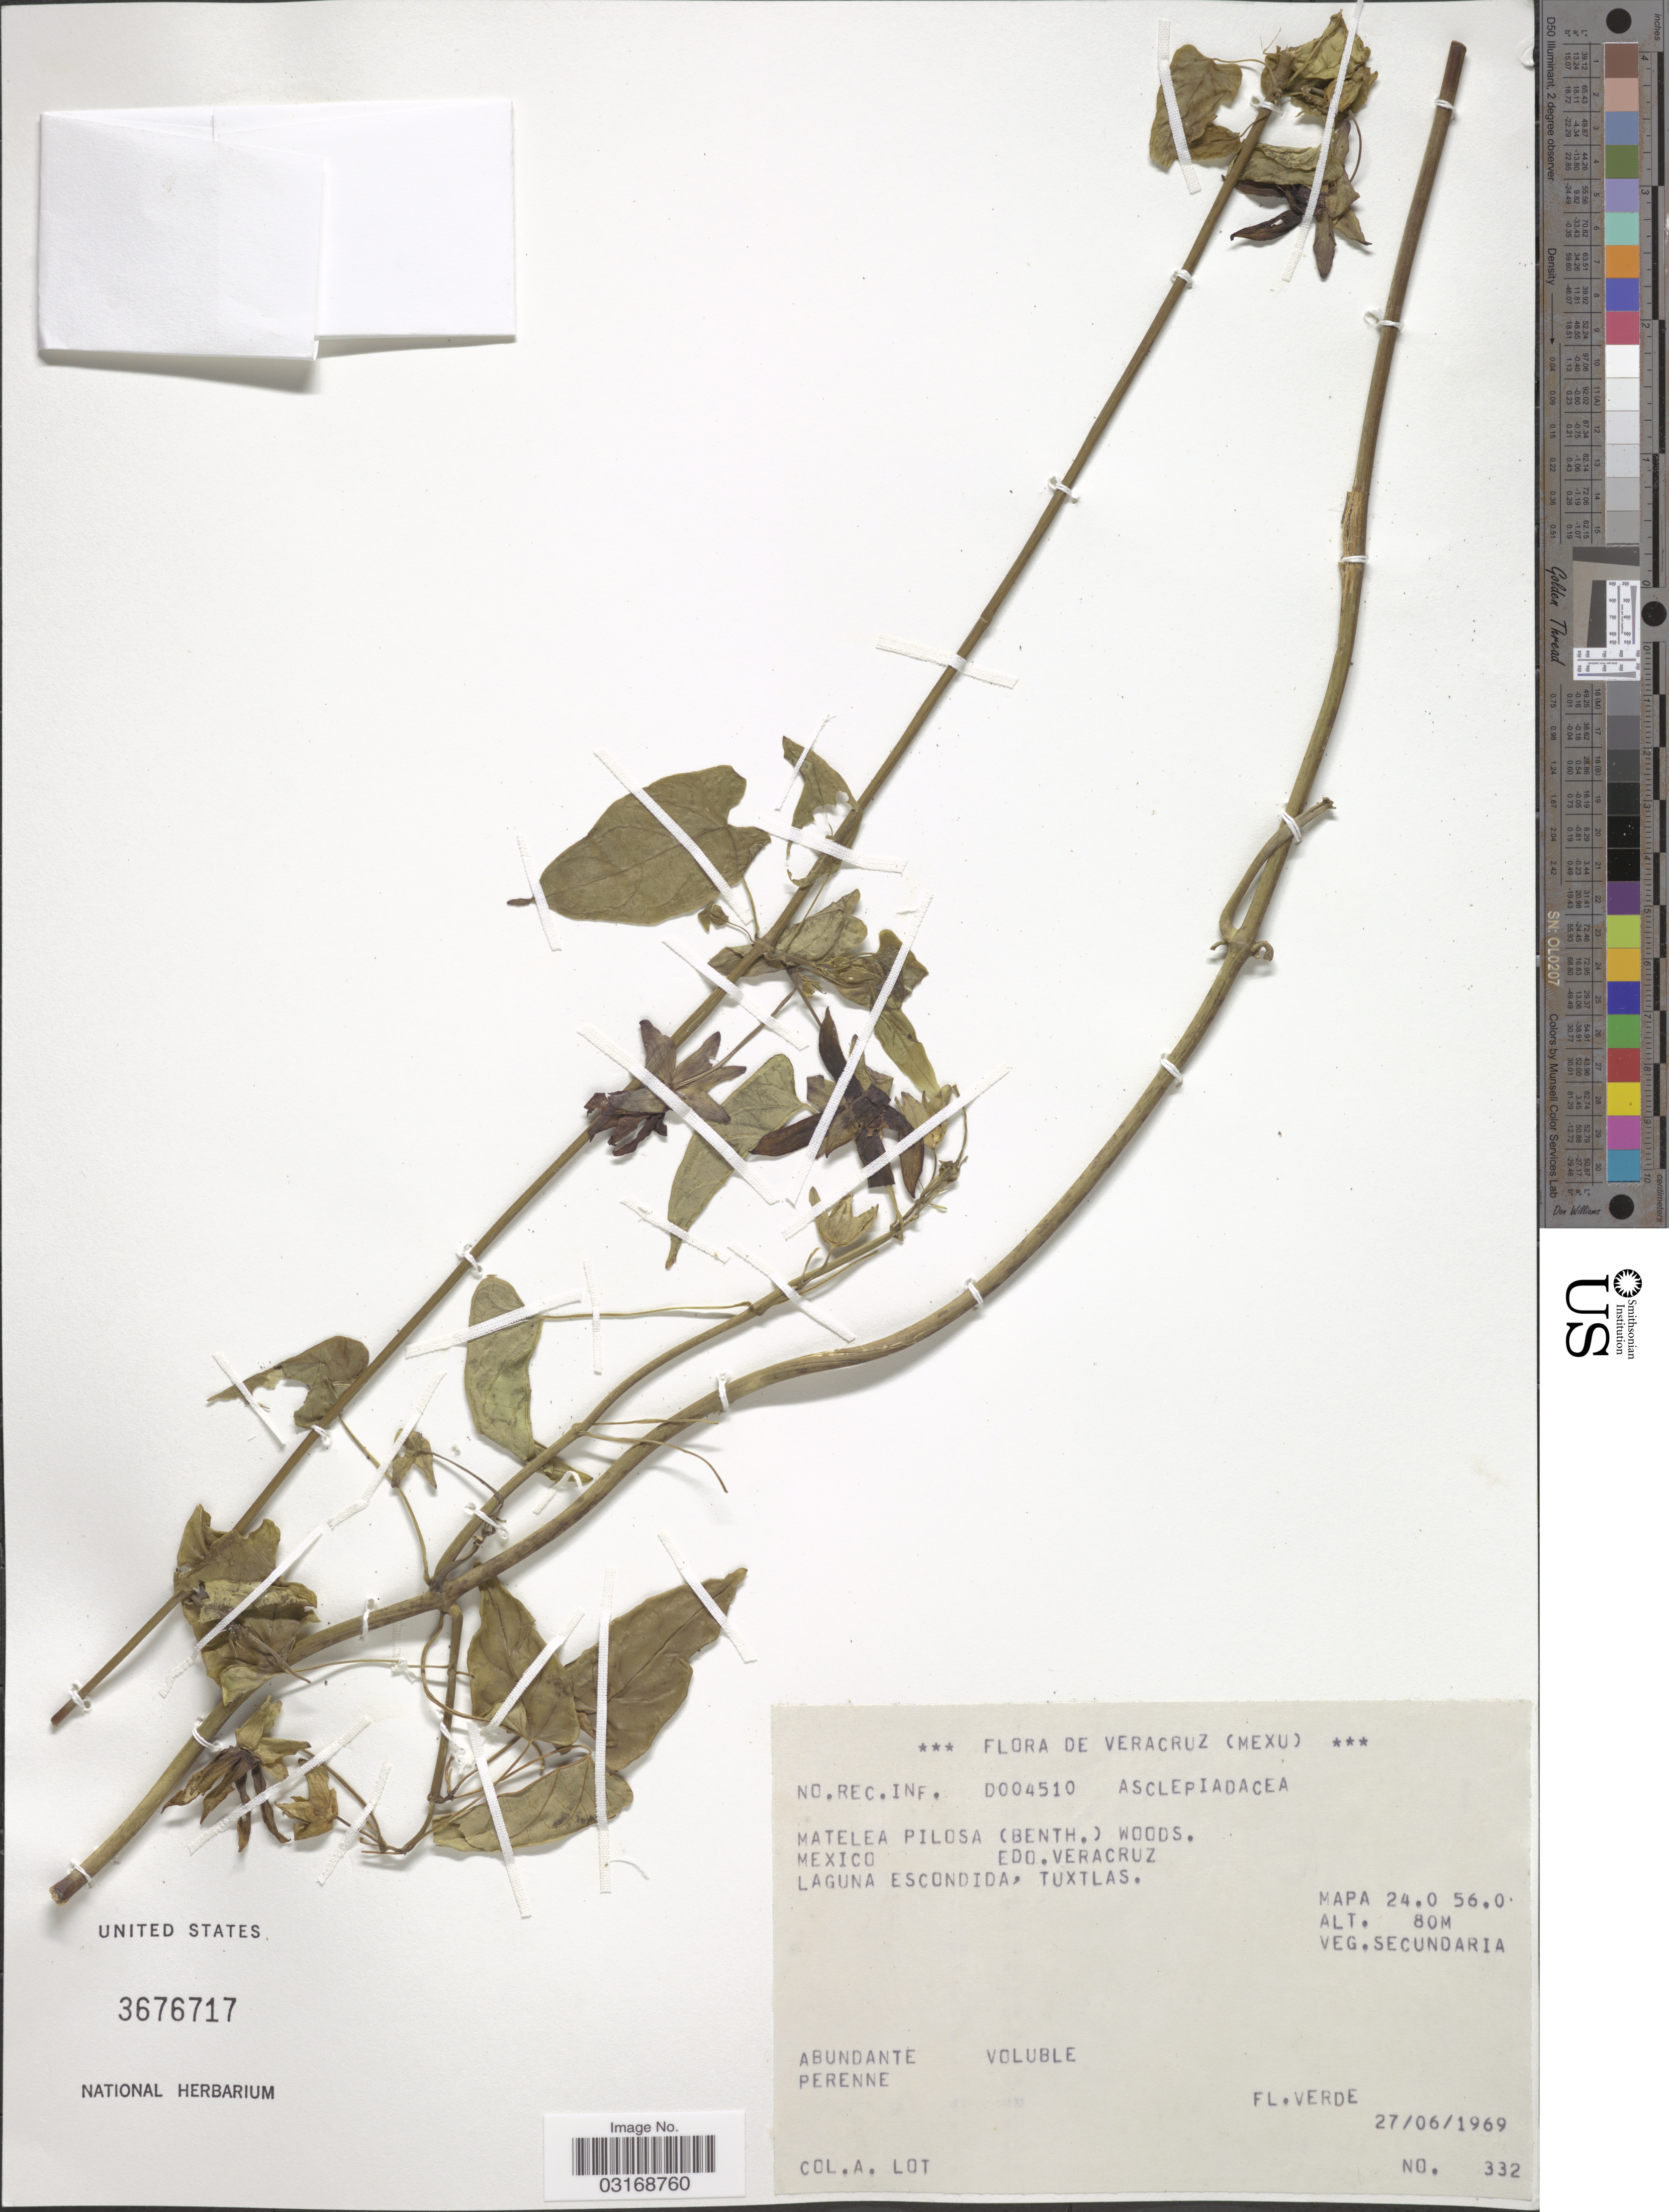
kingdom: Plantae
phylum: Tracheophyta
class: Magnoliopsida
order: Gentianales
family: Apocynaceae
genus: Matelea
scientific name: Matelea pilosa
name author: (Benth.) Woodson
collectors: Lot, A.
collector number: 332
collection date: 1969-06-27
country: Mexico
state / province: Veracruz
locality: Veracruz (Mexu). Edo. Veracruz. Laguna Escondida, Tuxtlas. Mapa 24.0 56.0.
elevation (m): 80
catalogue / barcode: US 3676717